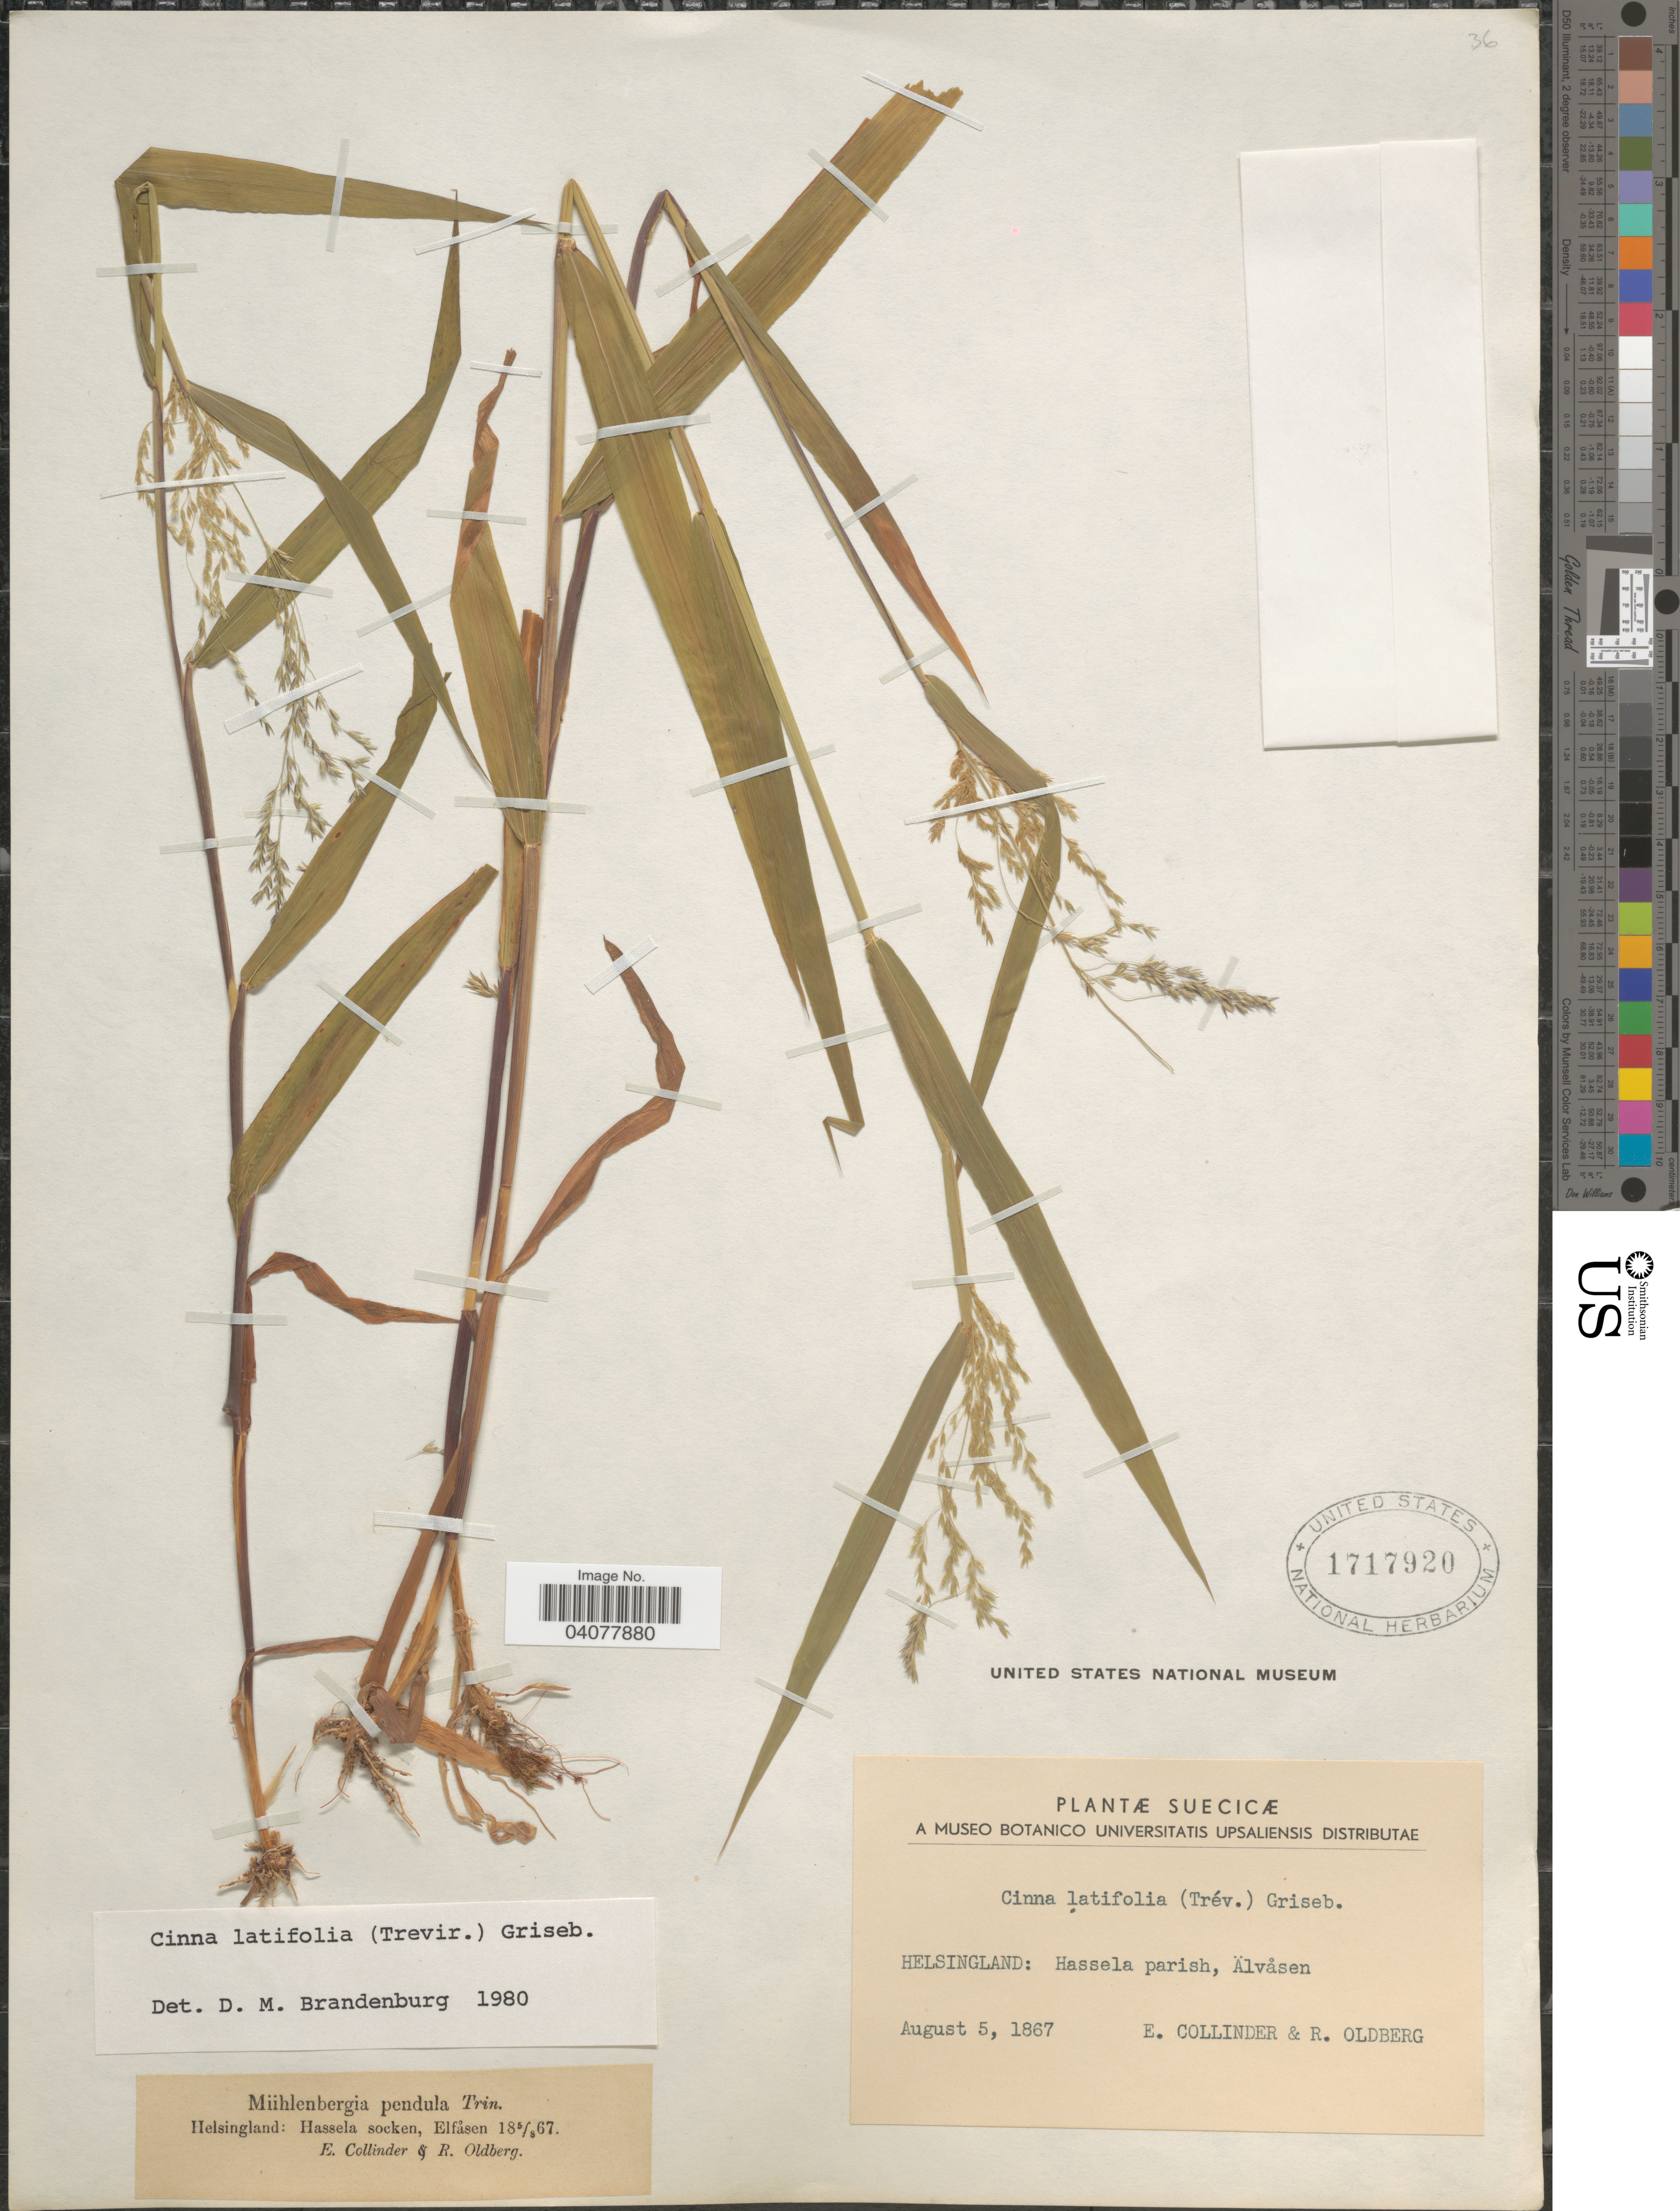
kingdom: Plantae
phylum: Tracheophyta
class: Liliopsida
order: Poales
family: Poaceae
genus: Cinna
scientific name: Cinna latifolia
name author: (Trevir. ex Goeppert) Griseb.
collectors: E. Collinder & R. Oldberg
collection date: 1867-08-05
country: Sweden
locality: Suecicæ. Helsingsland: Hassela parish, Älvåsen.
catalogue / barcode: US 1717920